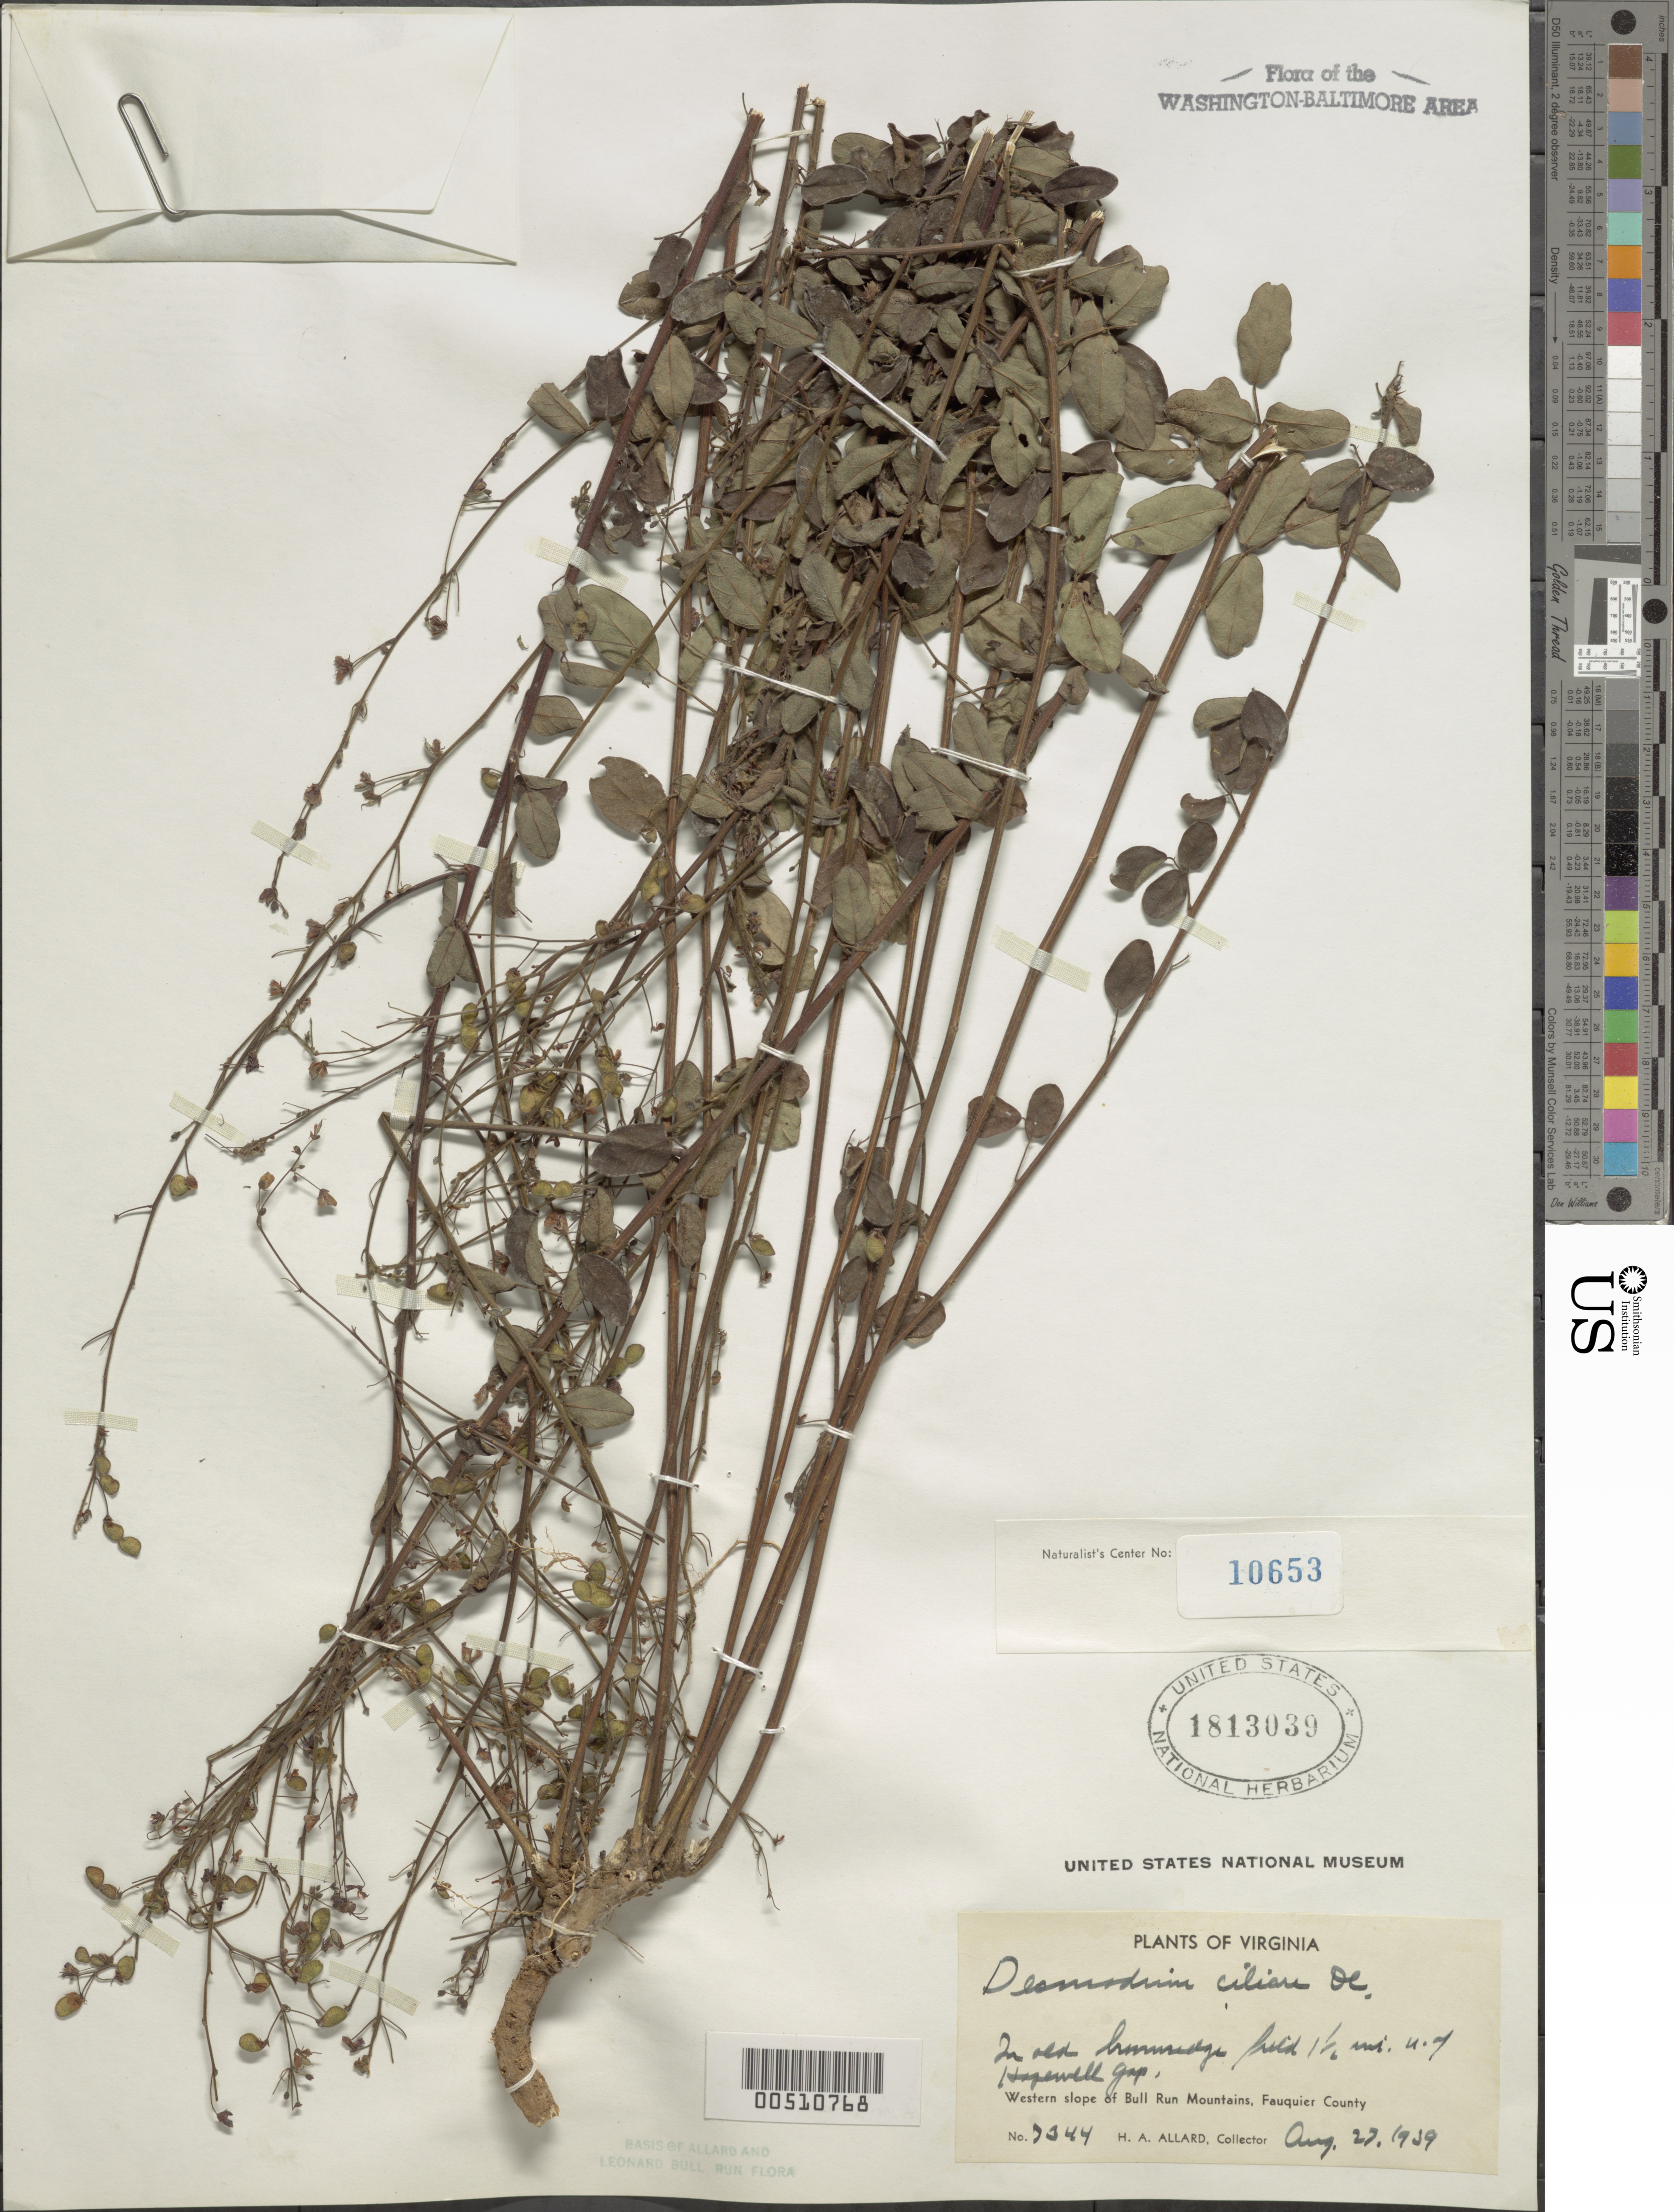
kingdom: Plantae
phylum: Tracheophyta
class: Magnoliopsida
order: Fabales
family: Fabaceae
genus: Desmodium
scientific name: Desmodium ciliare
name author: (Muhl. ex Willd.) DC.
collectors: H. A. Allard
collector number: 7344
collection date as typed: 27 Aug 1939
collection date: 1939-08-27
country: United States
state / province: Virginia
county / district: Fauquier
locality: N of Hopewell Gap, W slope of Bull Run Mts. Bull Run Mts.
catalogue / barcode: US 1813039